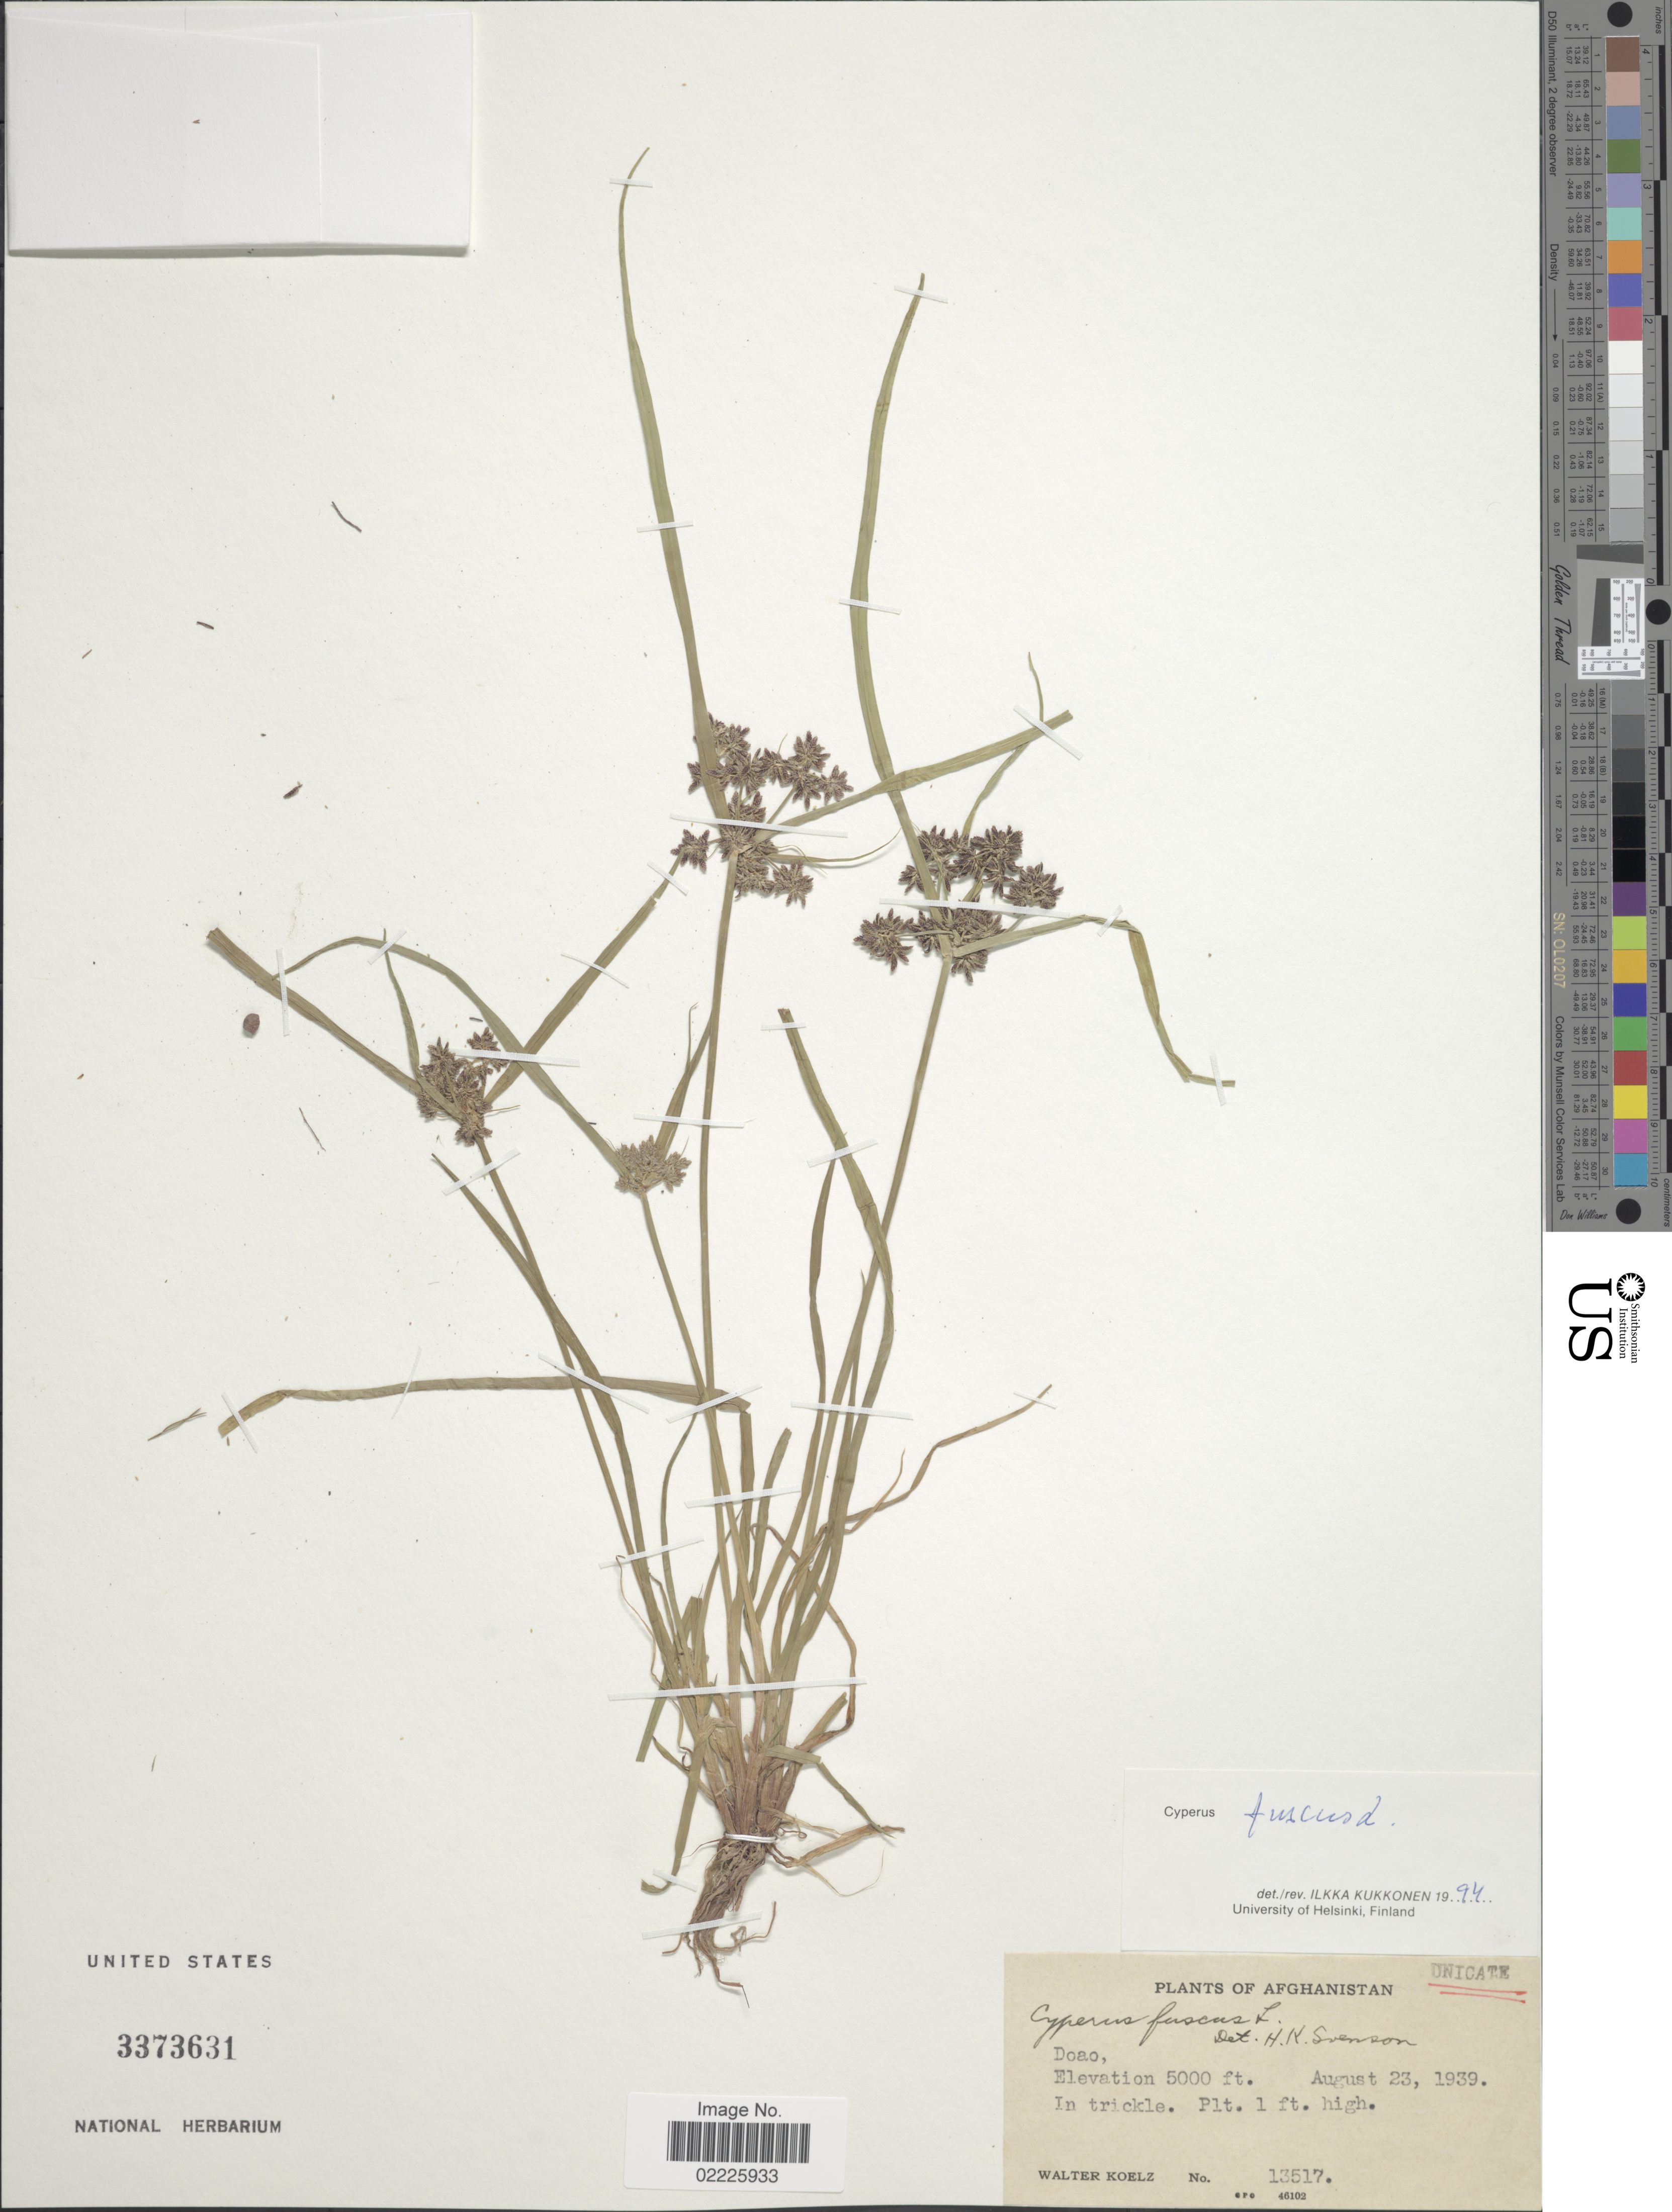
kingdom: Plantae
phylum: Tracheophyta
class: Liliopsida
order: Poales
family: Cyperaceae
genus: Cyperus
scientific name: Cyperus fuscus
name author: L.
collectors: W. N. Koelz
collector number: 13517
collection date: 1939-08-23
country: Afghanistan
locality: Doao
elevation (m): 1524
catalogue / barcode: US 3373631